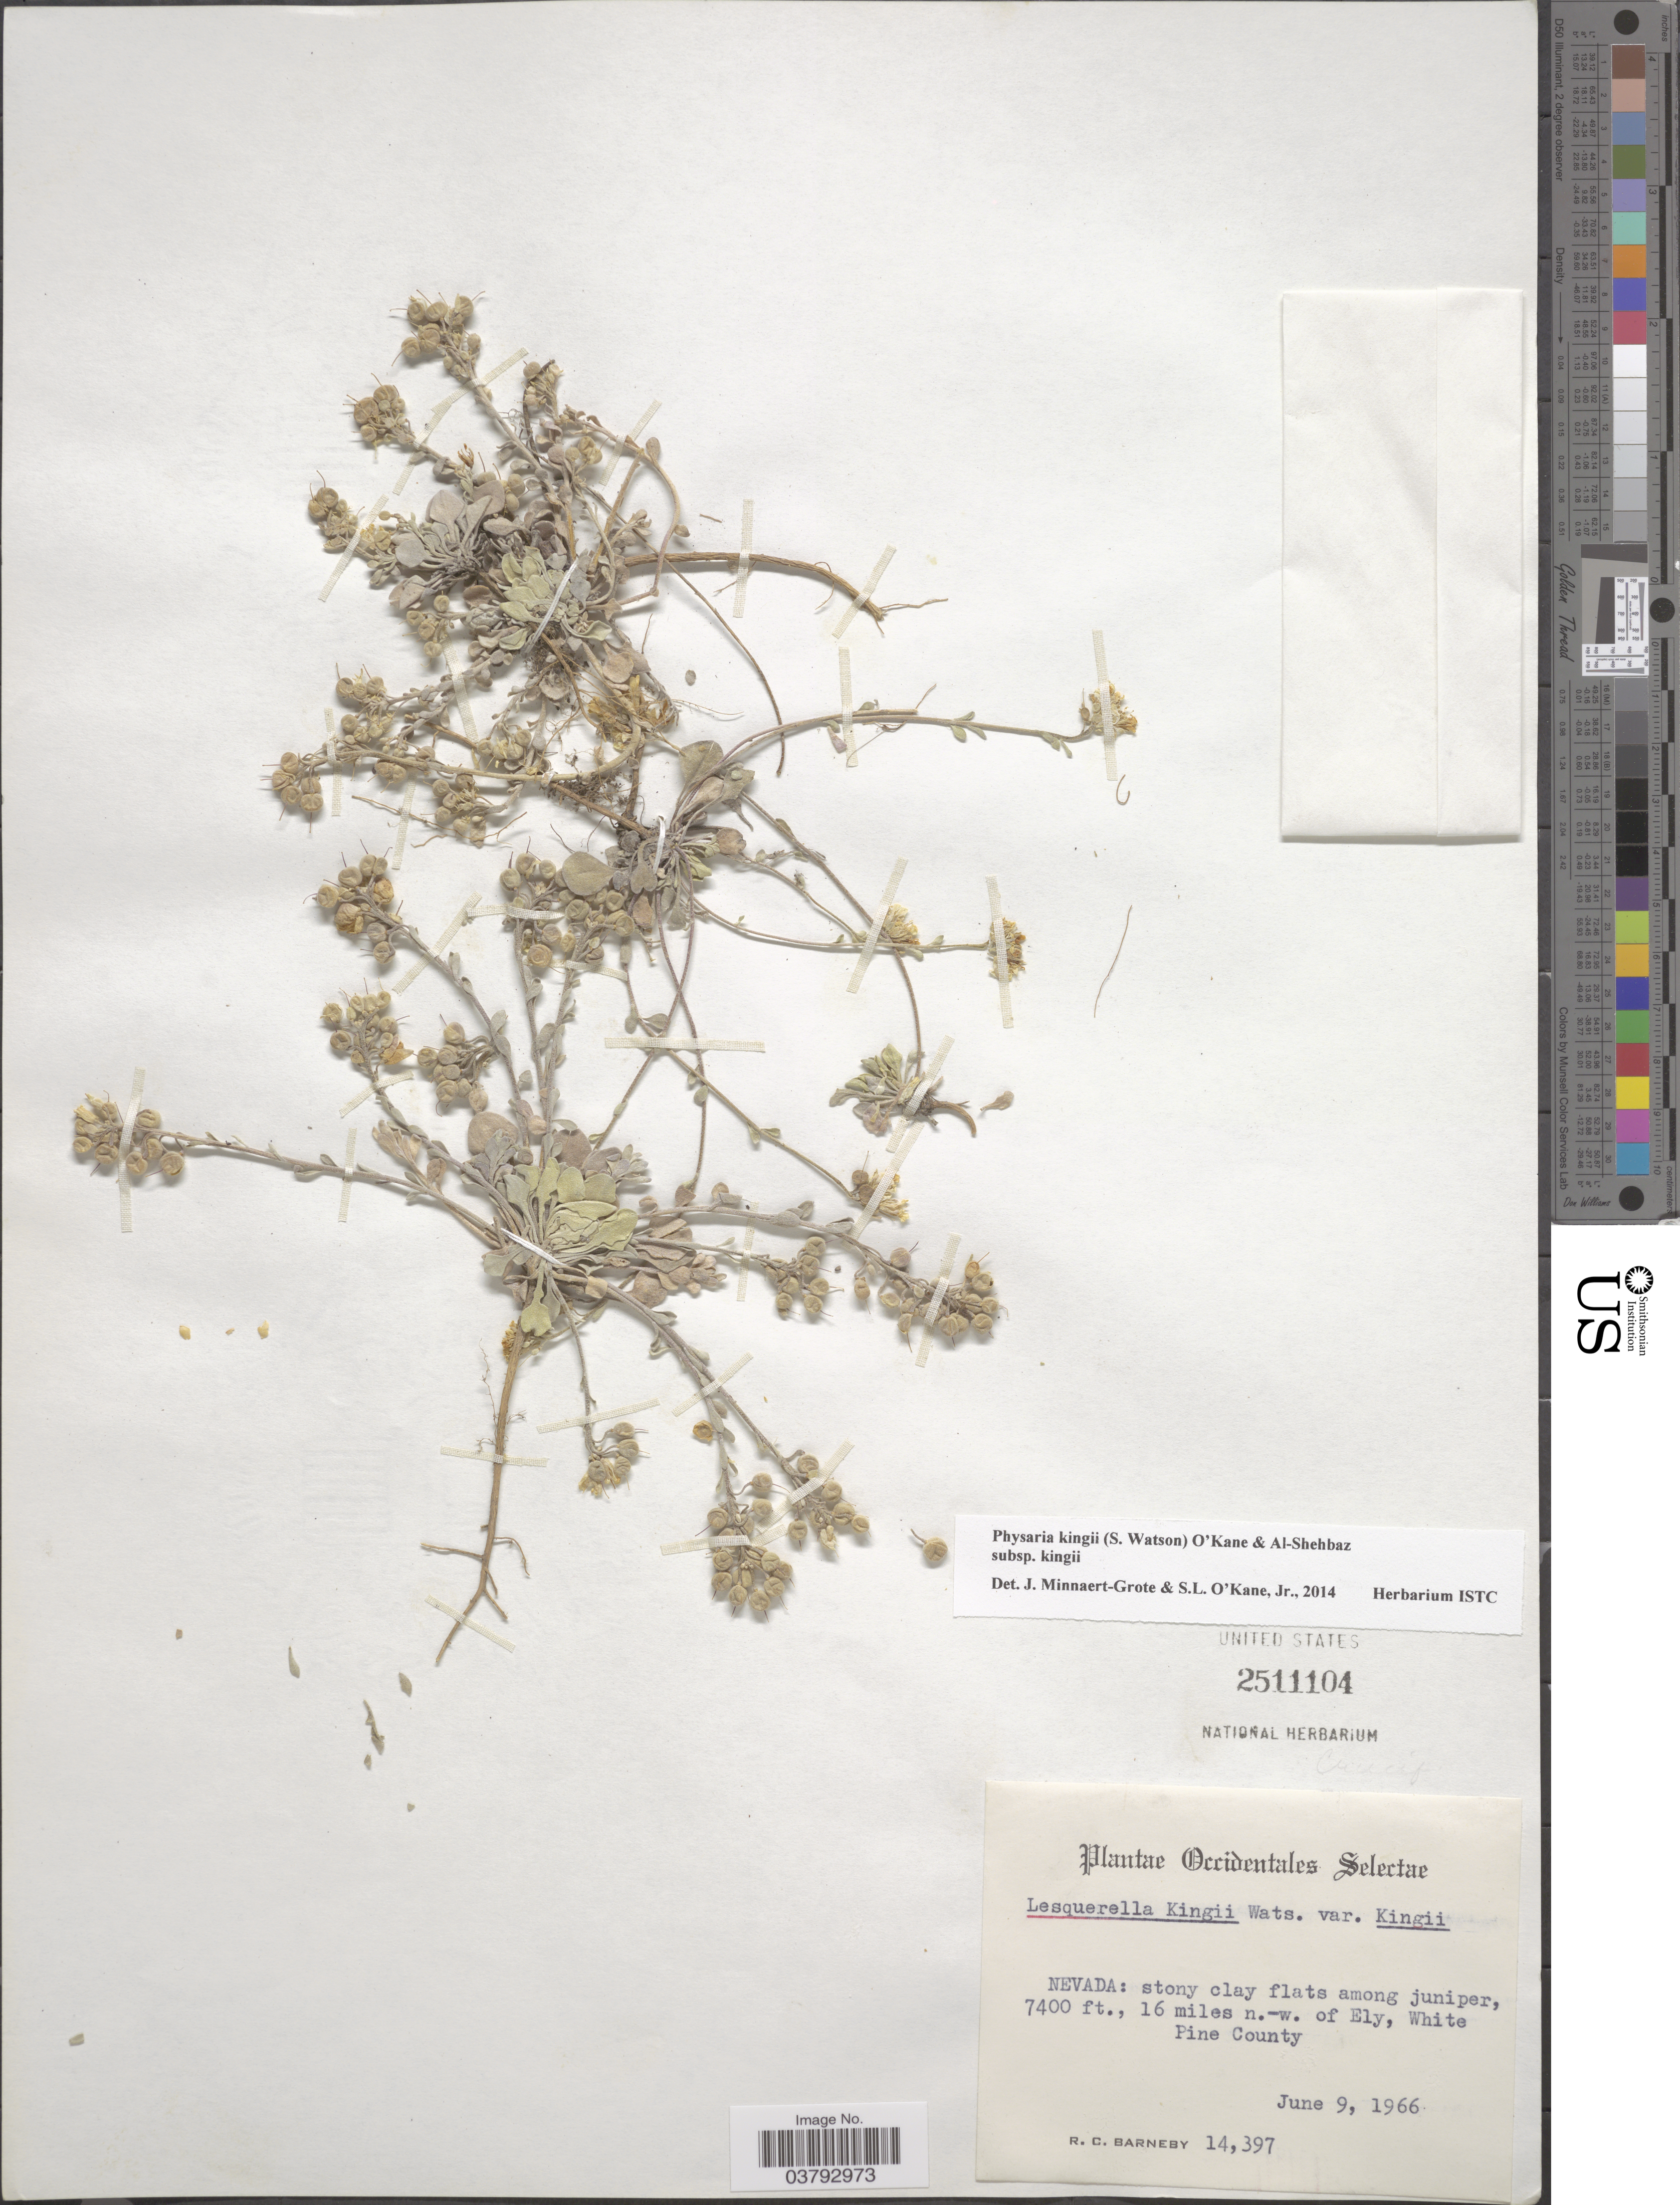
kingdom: Plantae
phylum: Tracheophyta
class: Magnoliopsida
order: Brassicales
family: Brassicaceae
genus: Physaria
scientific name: Physaria kingii subsp. kingii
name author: S. Watson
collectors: R. C. Barneby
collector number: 14397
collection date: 1966-06-09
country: United States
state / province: Nevada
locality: Occidentales. 16 miles n.-w. of Ely, White Pine County.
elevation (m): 2256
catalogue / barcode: US 2511104